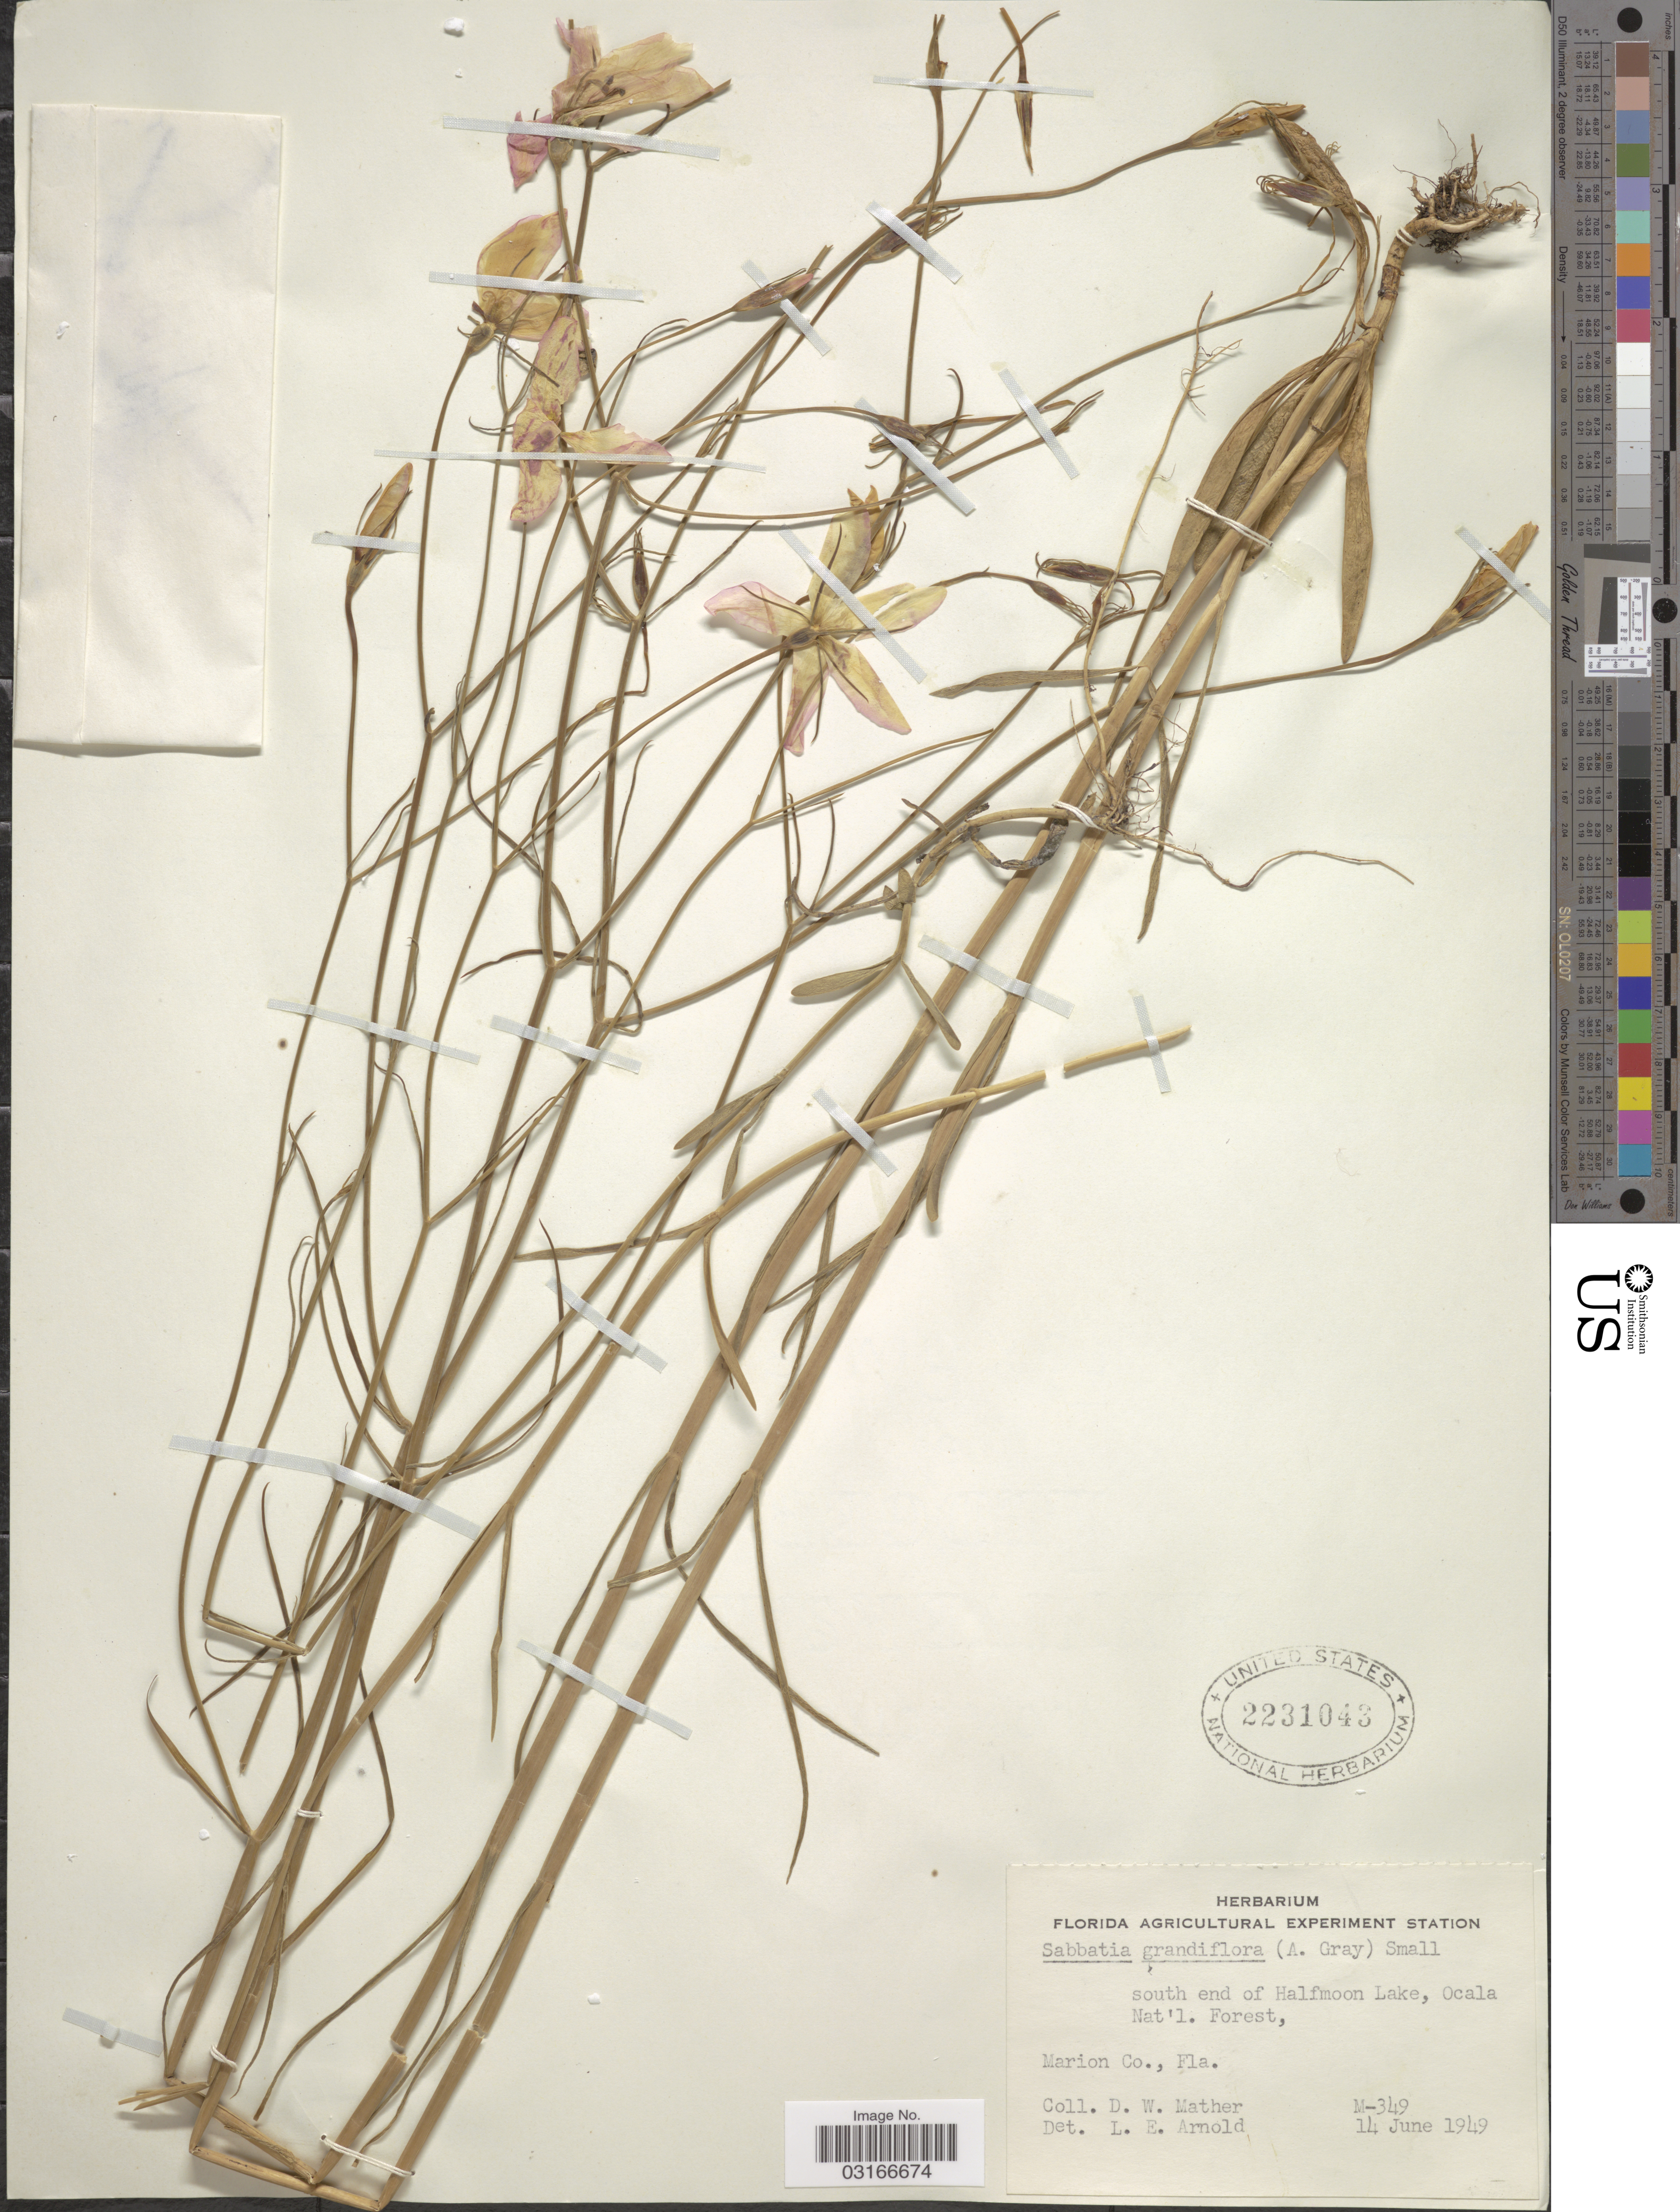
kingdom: Plantae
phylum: Tracheophyta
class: Magnoliopsida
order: Gentianales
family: Gentianaceae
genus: Sabatia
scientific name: Sabatia grandiflora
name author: (A. Gray) Small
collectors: D. Mather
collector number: M-349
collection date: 1949-06-14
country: United States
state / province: Florida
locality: South end of Halfmoon Lake, Ocala Nat'l. Forest, Marion Co., Fla.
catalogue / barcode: US 2231043